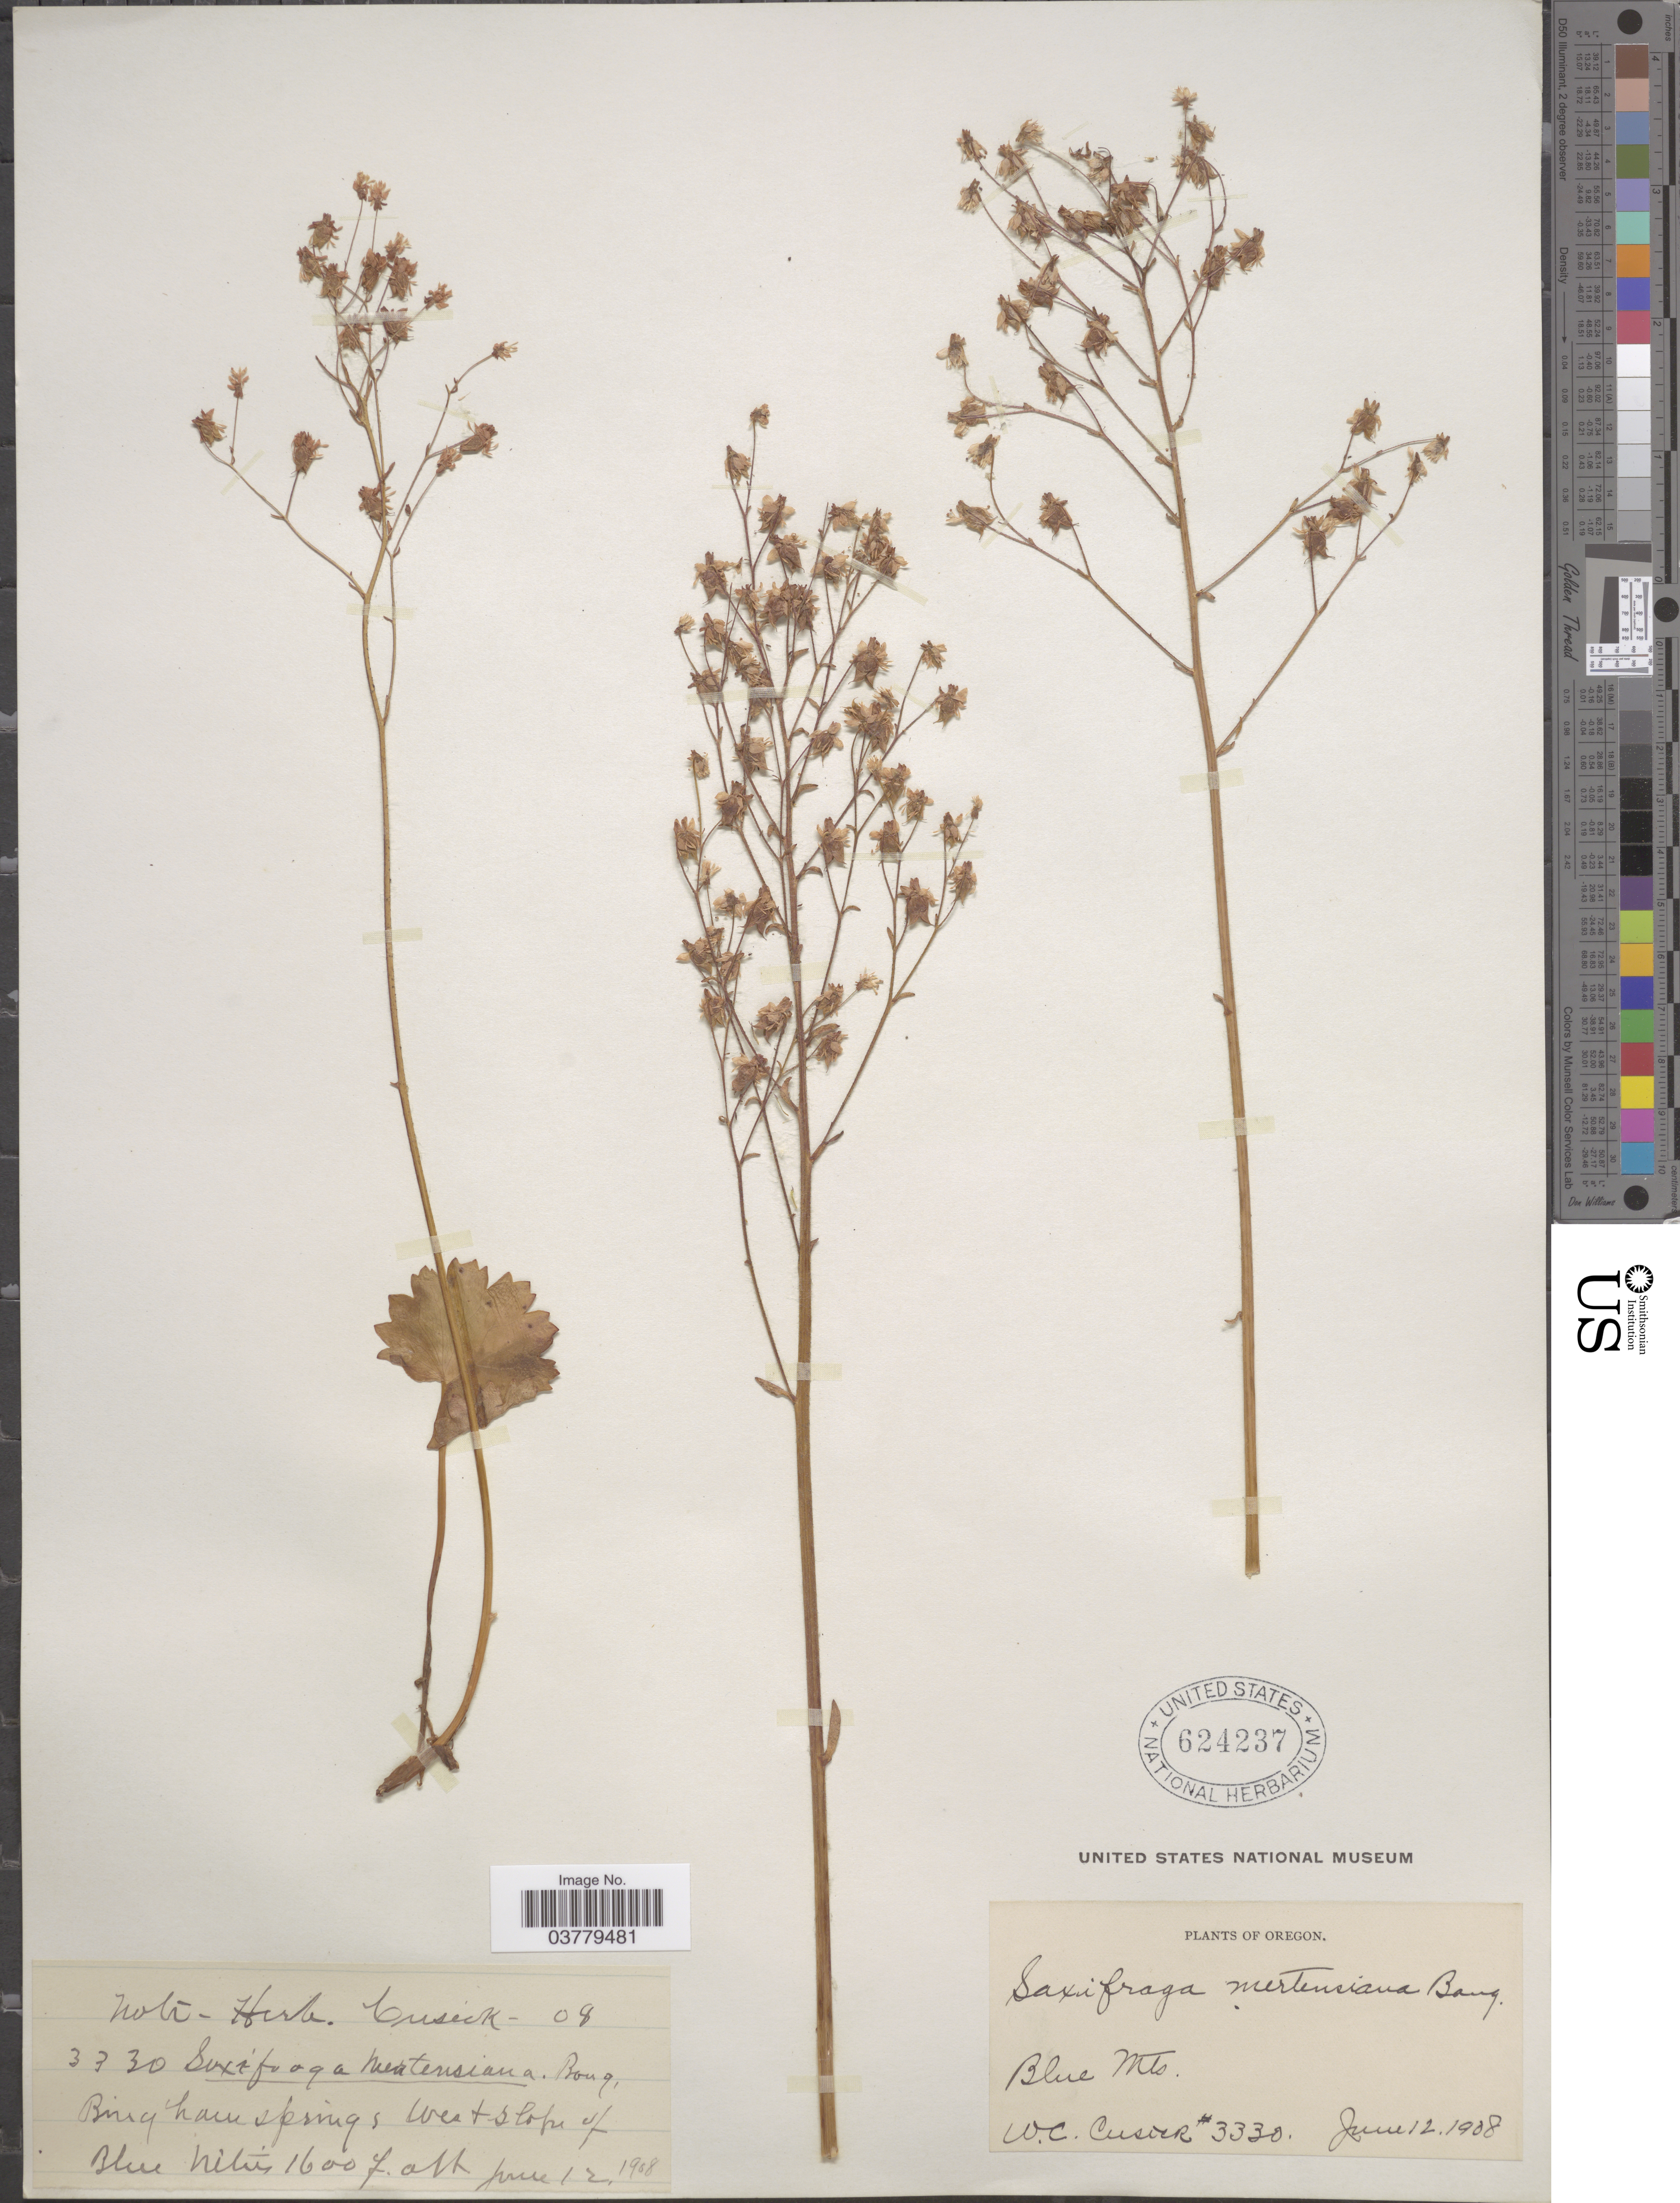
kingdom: Plantae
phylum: Tracheophyta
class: Magnoliopsida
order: Saxifragales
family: Saxifragaceae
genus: Saxifraga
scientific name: Saxifraga mertensiana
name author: Bong.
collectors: W. C. Cusick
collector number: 3330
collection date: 1908-06-12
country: United States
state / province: Oregon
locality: West slope of Blue Mts. Bingham Springs.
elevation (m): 488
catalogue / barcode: US 624237